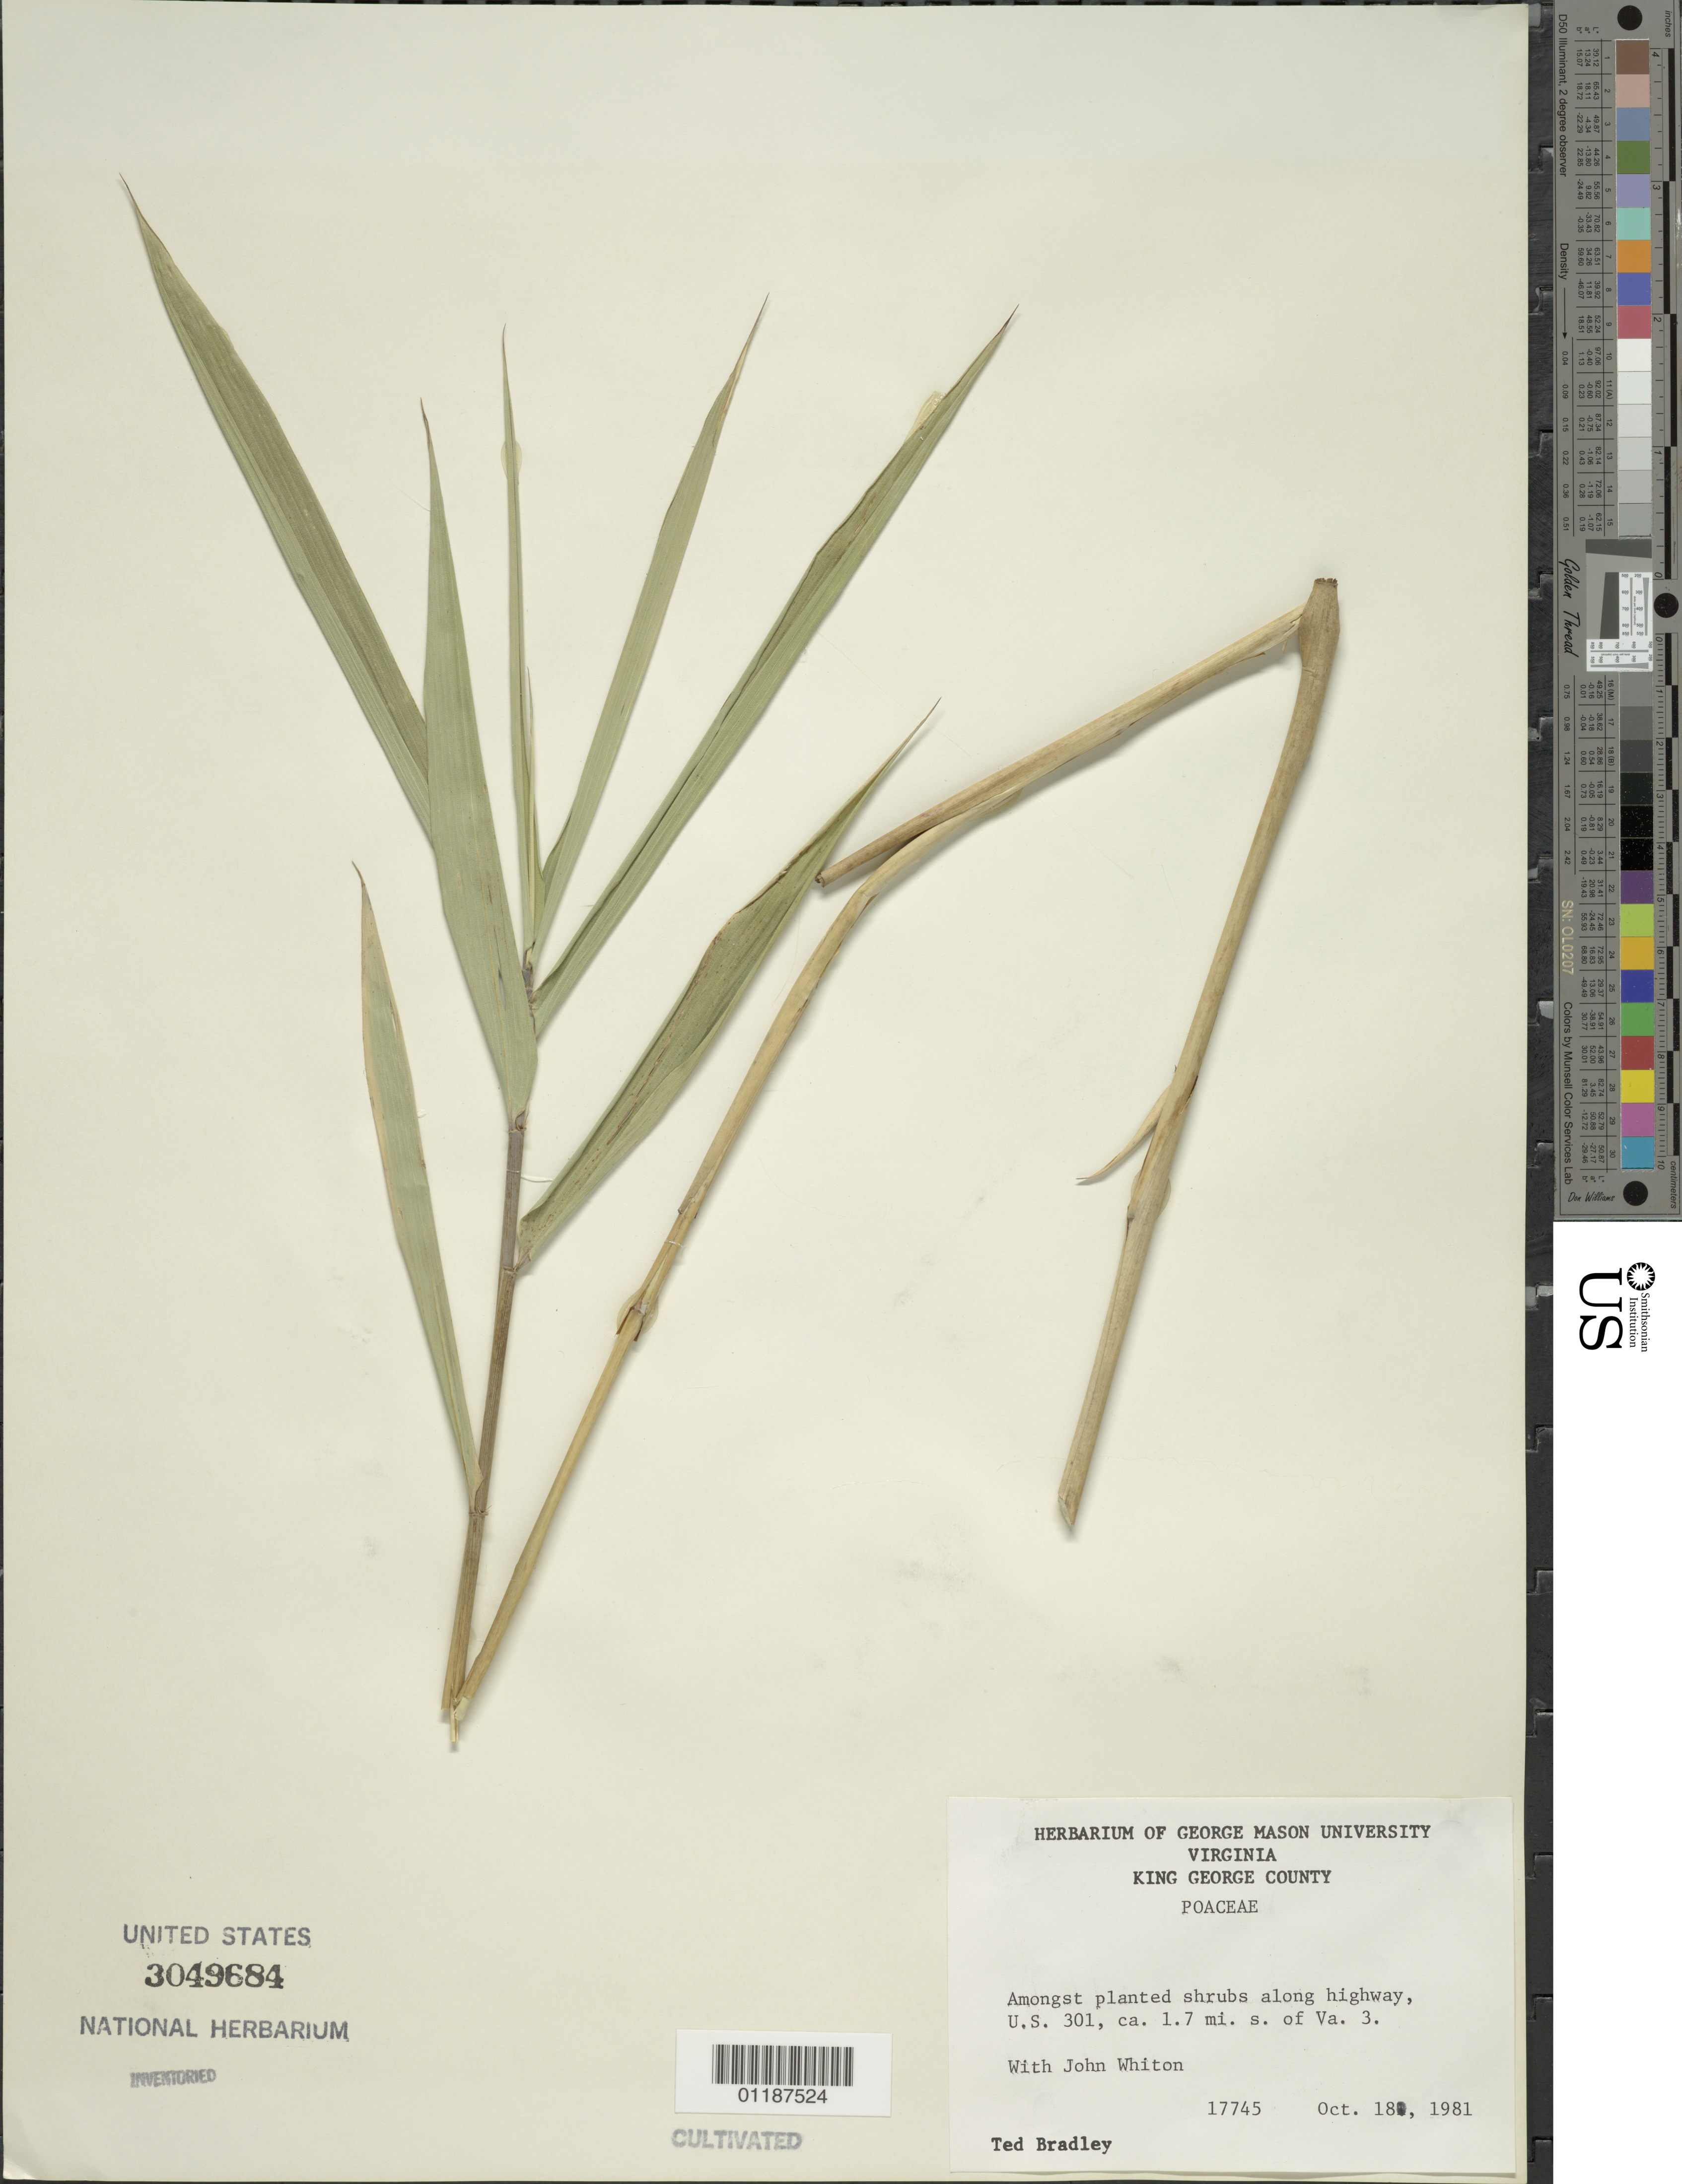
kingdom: Plantae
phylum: Tracheophyta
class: Liliopsida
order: Poales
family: Poaceae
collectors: T. Bradley & J. Whiton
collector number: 17745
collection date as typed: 18 Oct 1981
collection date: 1981-10-18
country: United States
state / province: Virginia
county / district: King George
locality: U.S 301, ca. 1.7 minutes south of Va. 3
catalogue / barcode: US 3049684